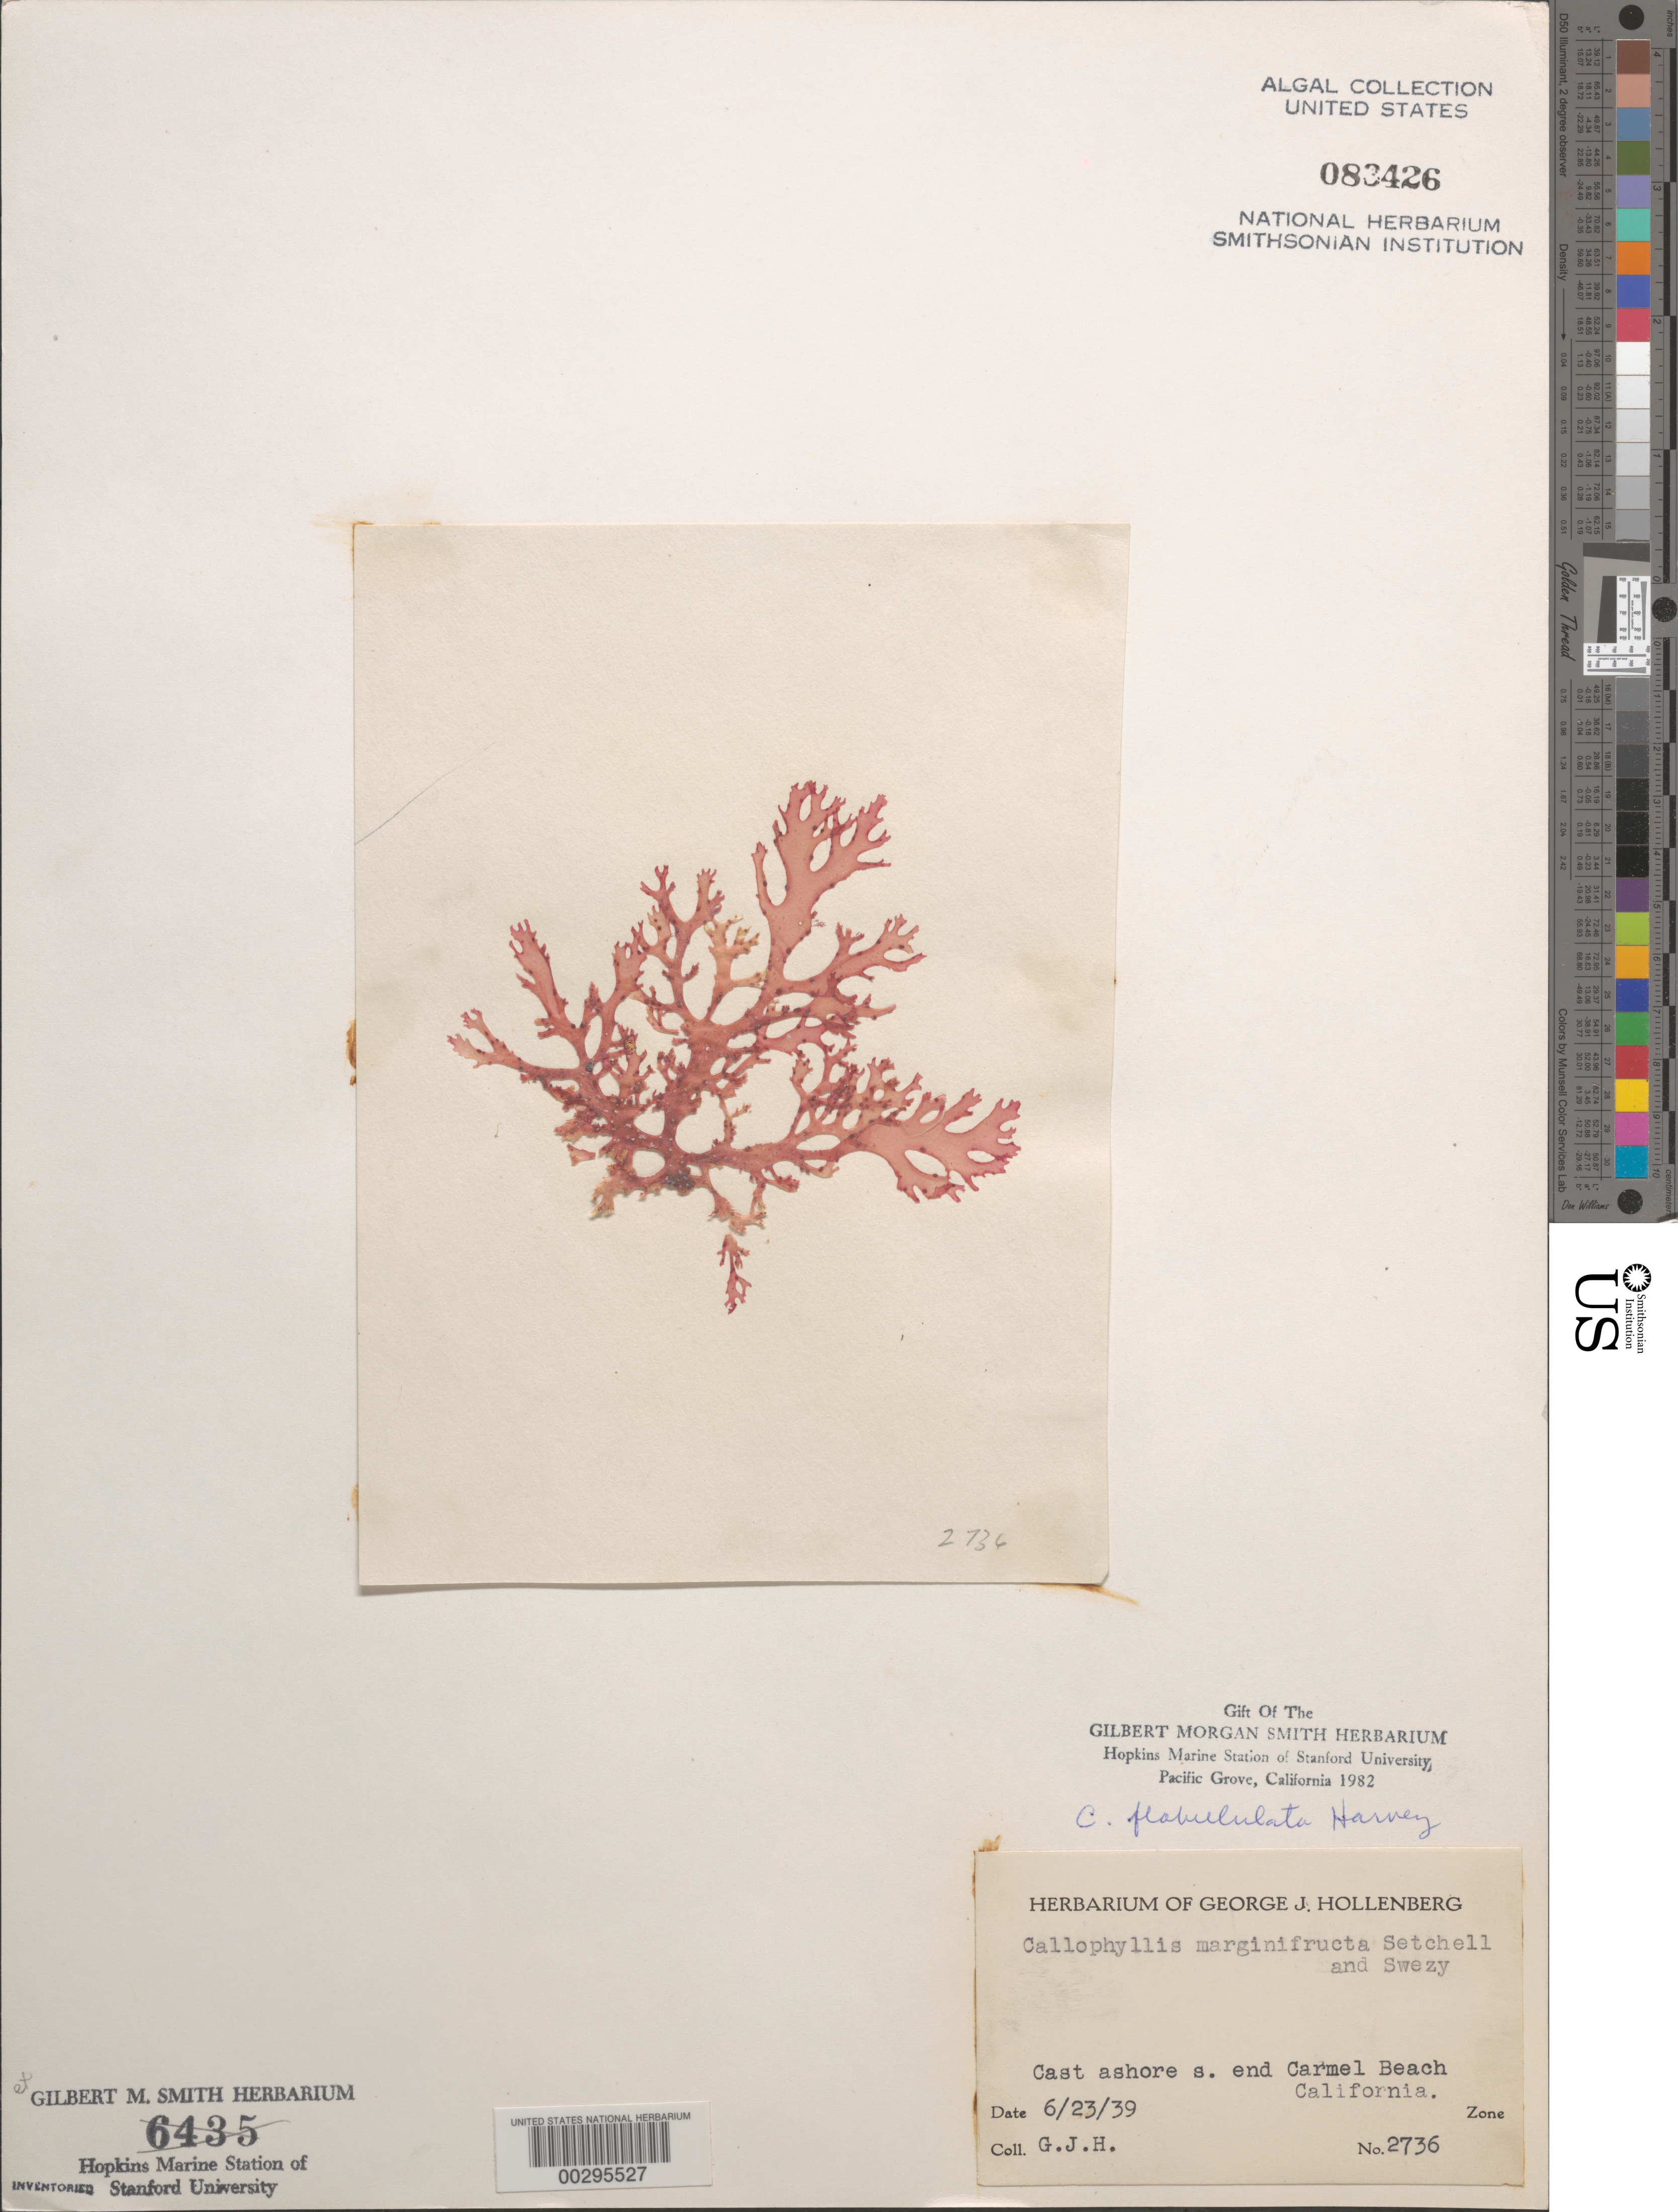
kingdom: Plantae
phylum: Rhodophyta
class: Florideophyceae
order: Gigartinales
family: Kallymeniaceae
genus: Callophyllis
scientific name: Callophyllis flabellulata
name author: Harv.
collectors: G. Hollenberg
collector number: GJH 2736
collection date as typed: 23 Jun 1939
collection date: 1939-06-23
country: United States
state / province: California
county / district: Monterey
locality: Carmel Beach, south end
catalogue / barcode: US 83426